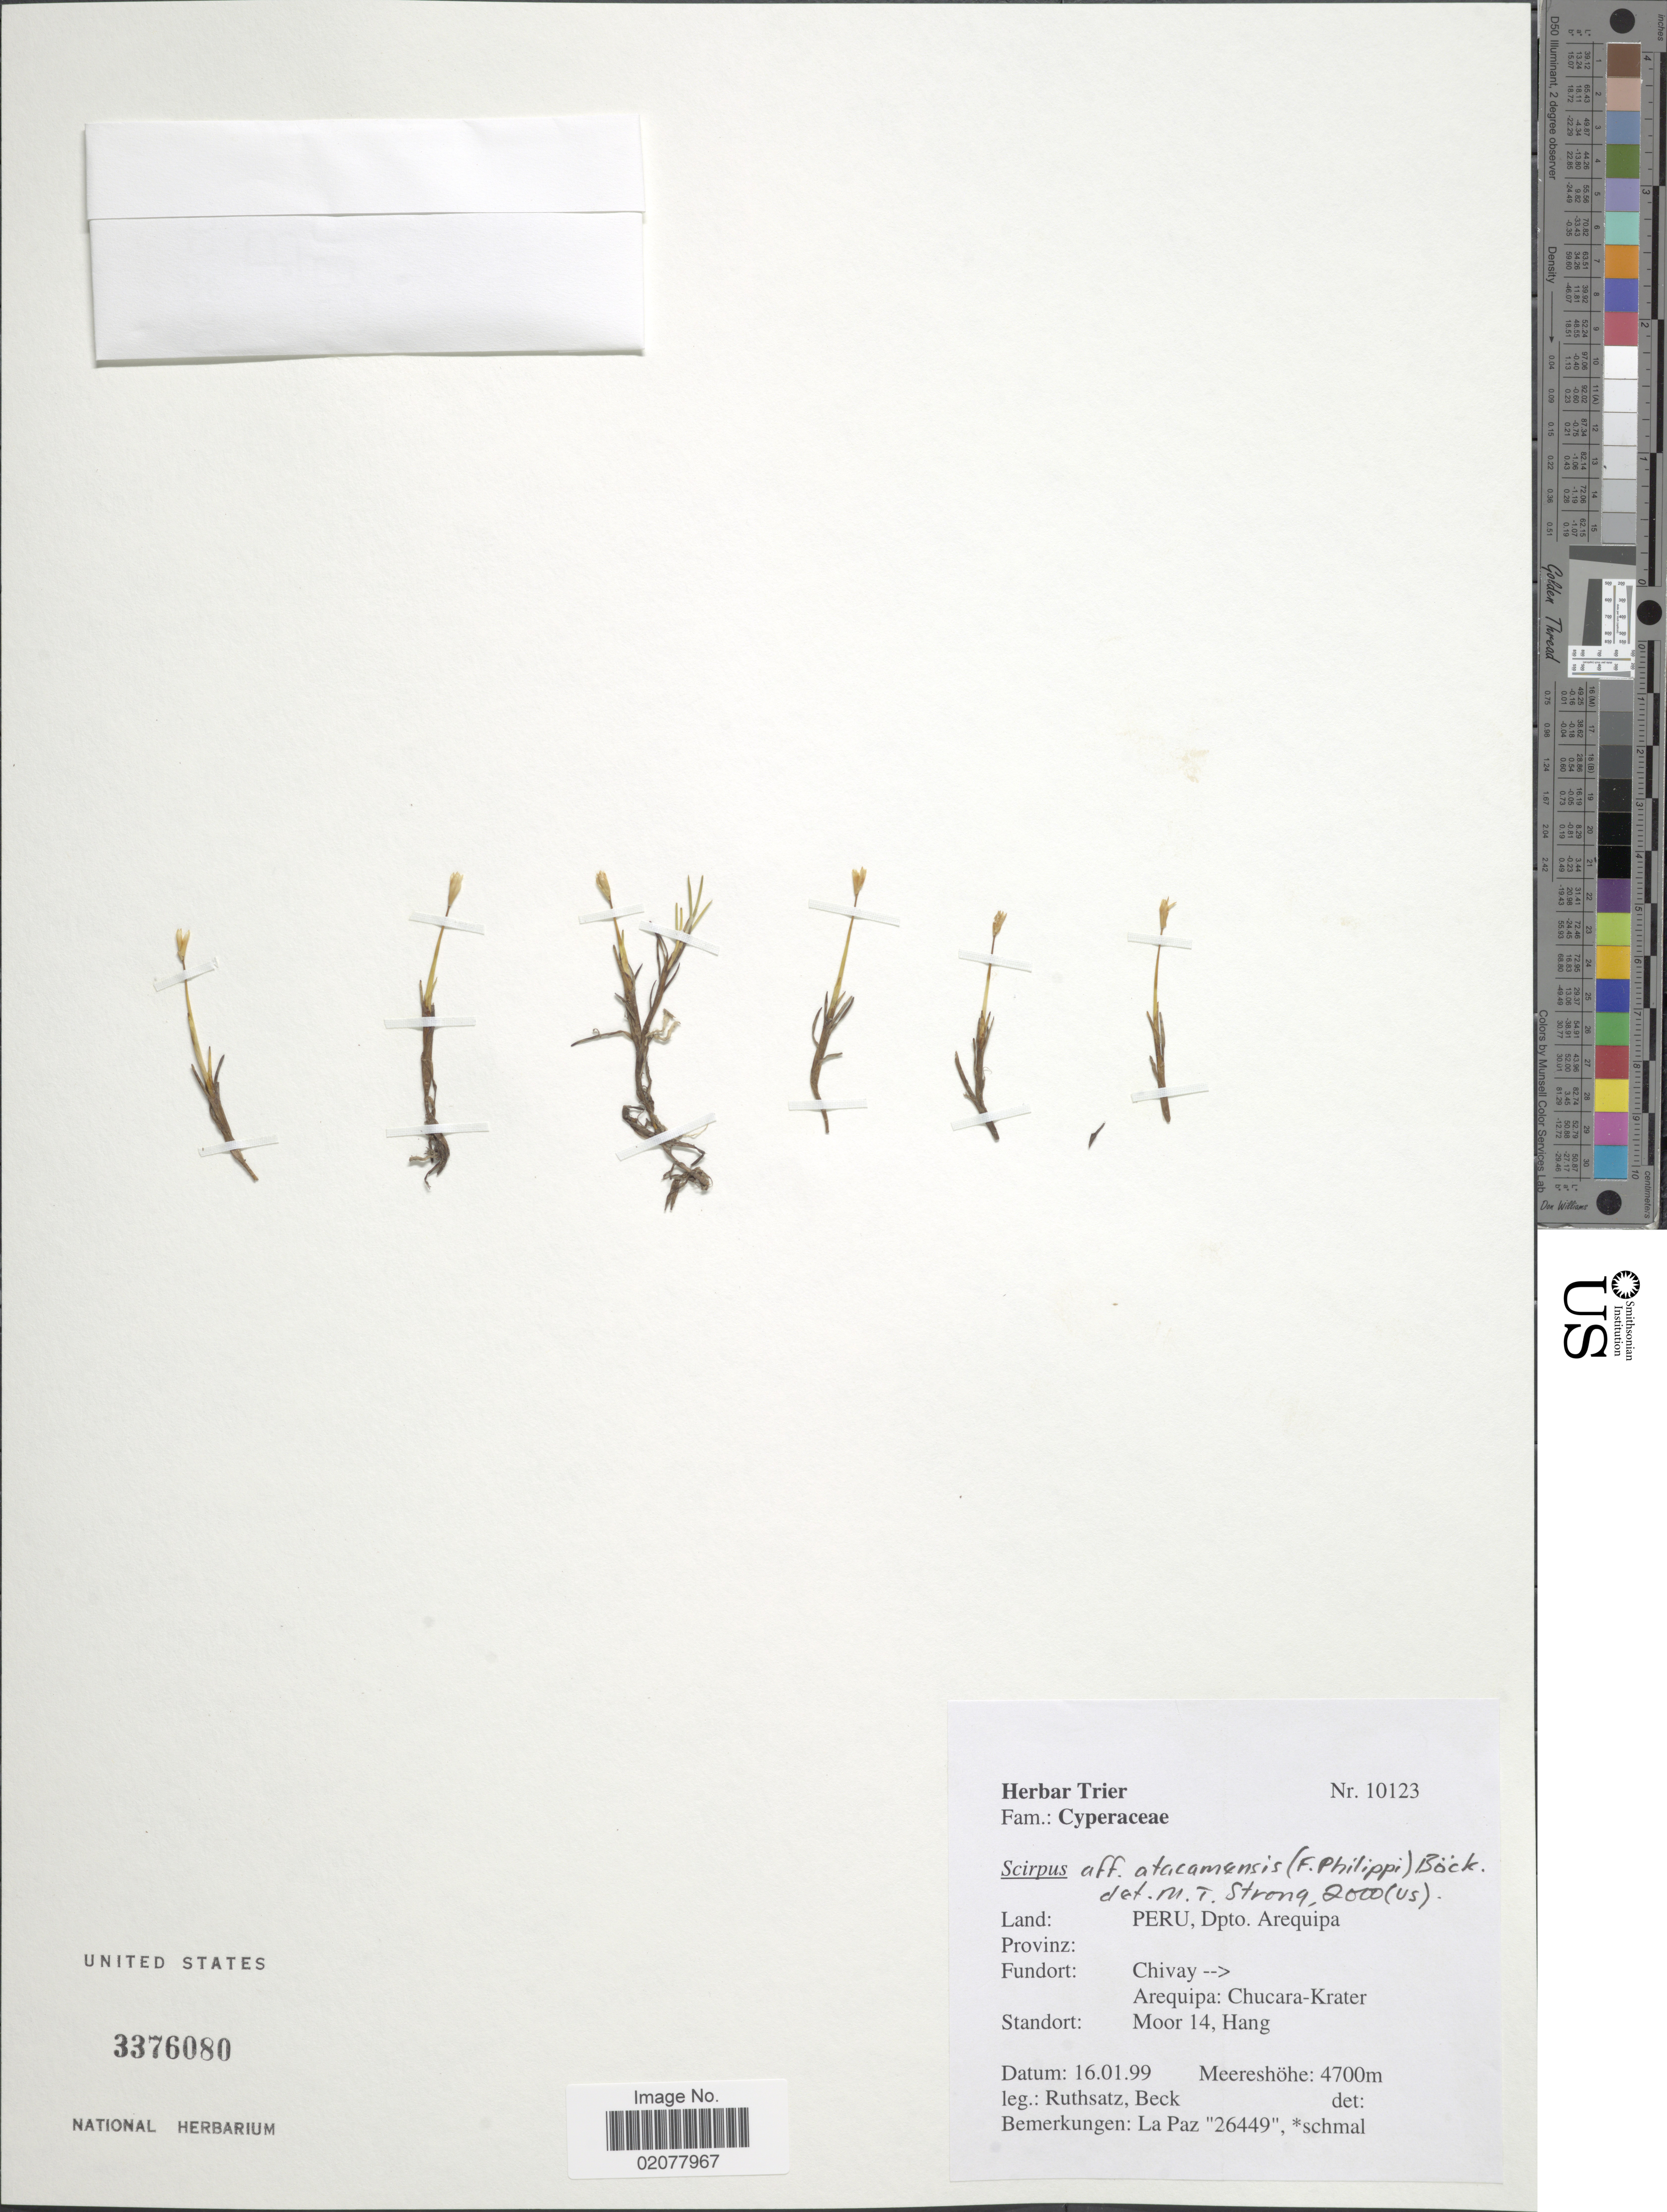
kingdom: Plantae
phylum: Tracheophyta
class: Liliopsida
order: Poales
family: Cyperaceae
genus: Zameioscirpus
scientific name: Zameioscirpus muticus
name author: Dhooge & Goetgh.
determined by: Strong, Mark T., (BOT), Smithsonian Institution - National Museum of Natural History (UNITED STATES)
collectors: R. Beck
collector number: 10123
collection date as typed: Transcribed d/m/y: 16/1/99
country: Peru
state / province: Arequipa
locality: Dpto. Arequipa. Chivay -> Arequipa: Chucara-Krater. Moor 14, Hang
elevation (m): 4700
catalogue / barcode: US 3376080